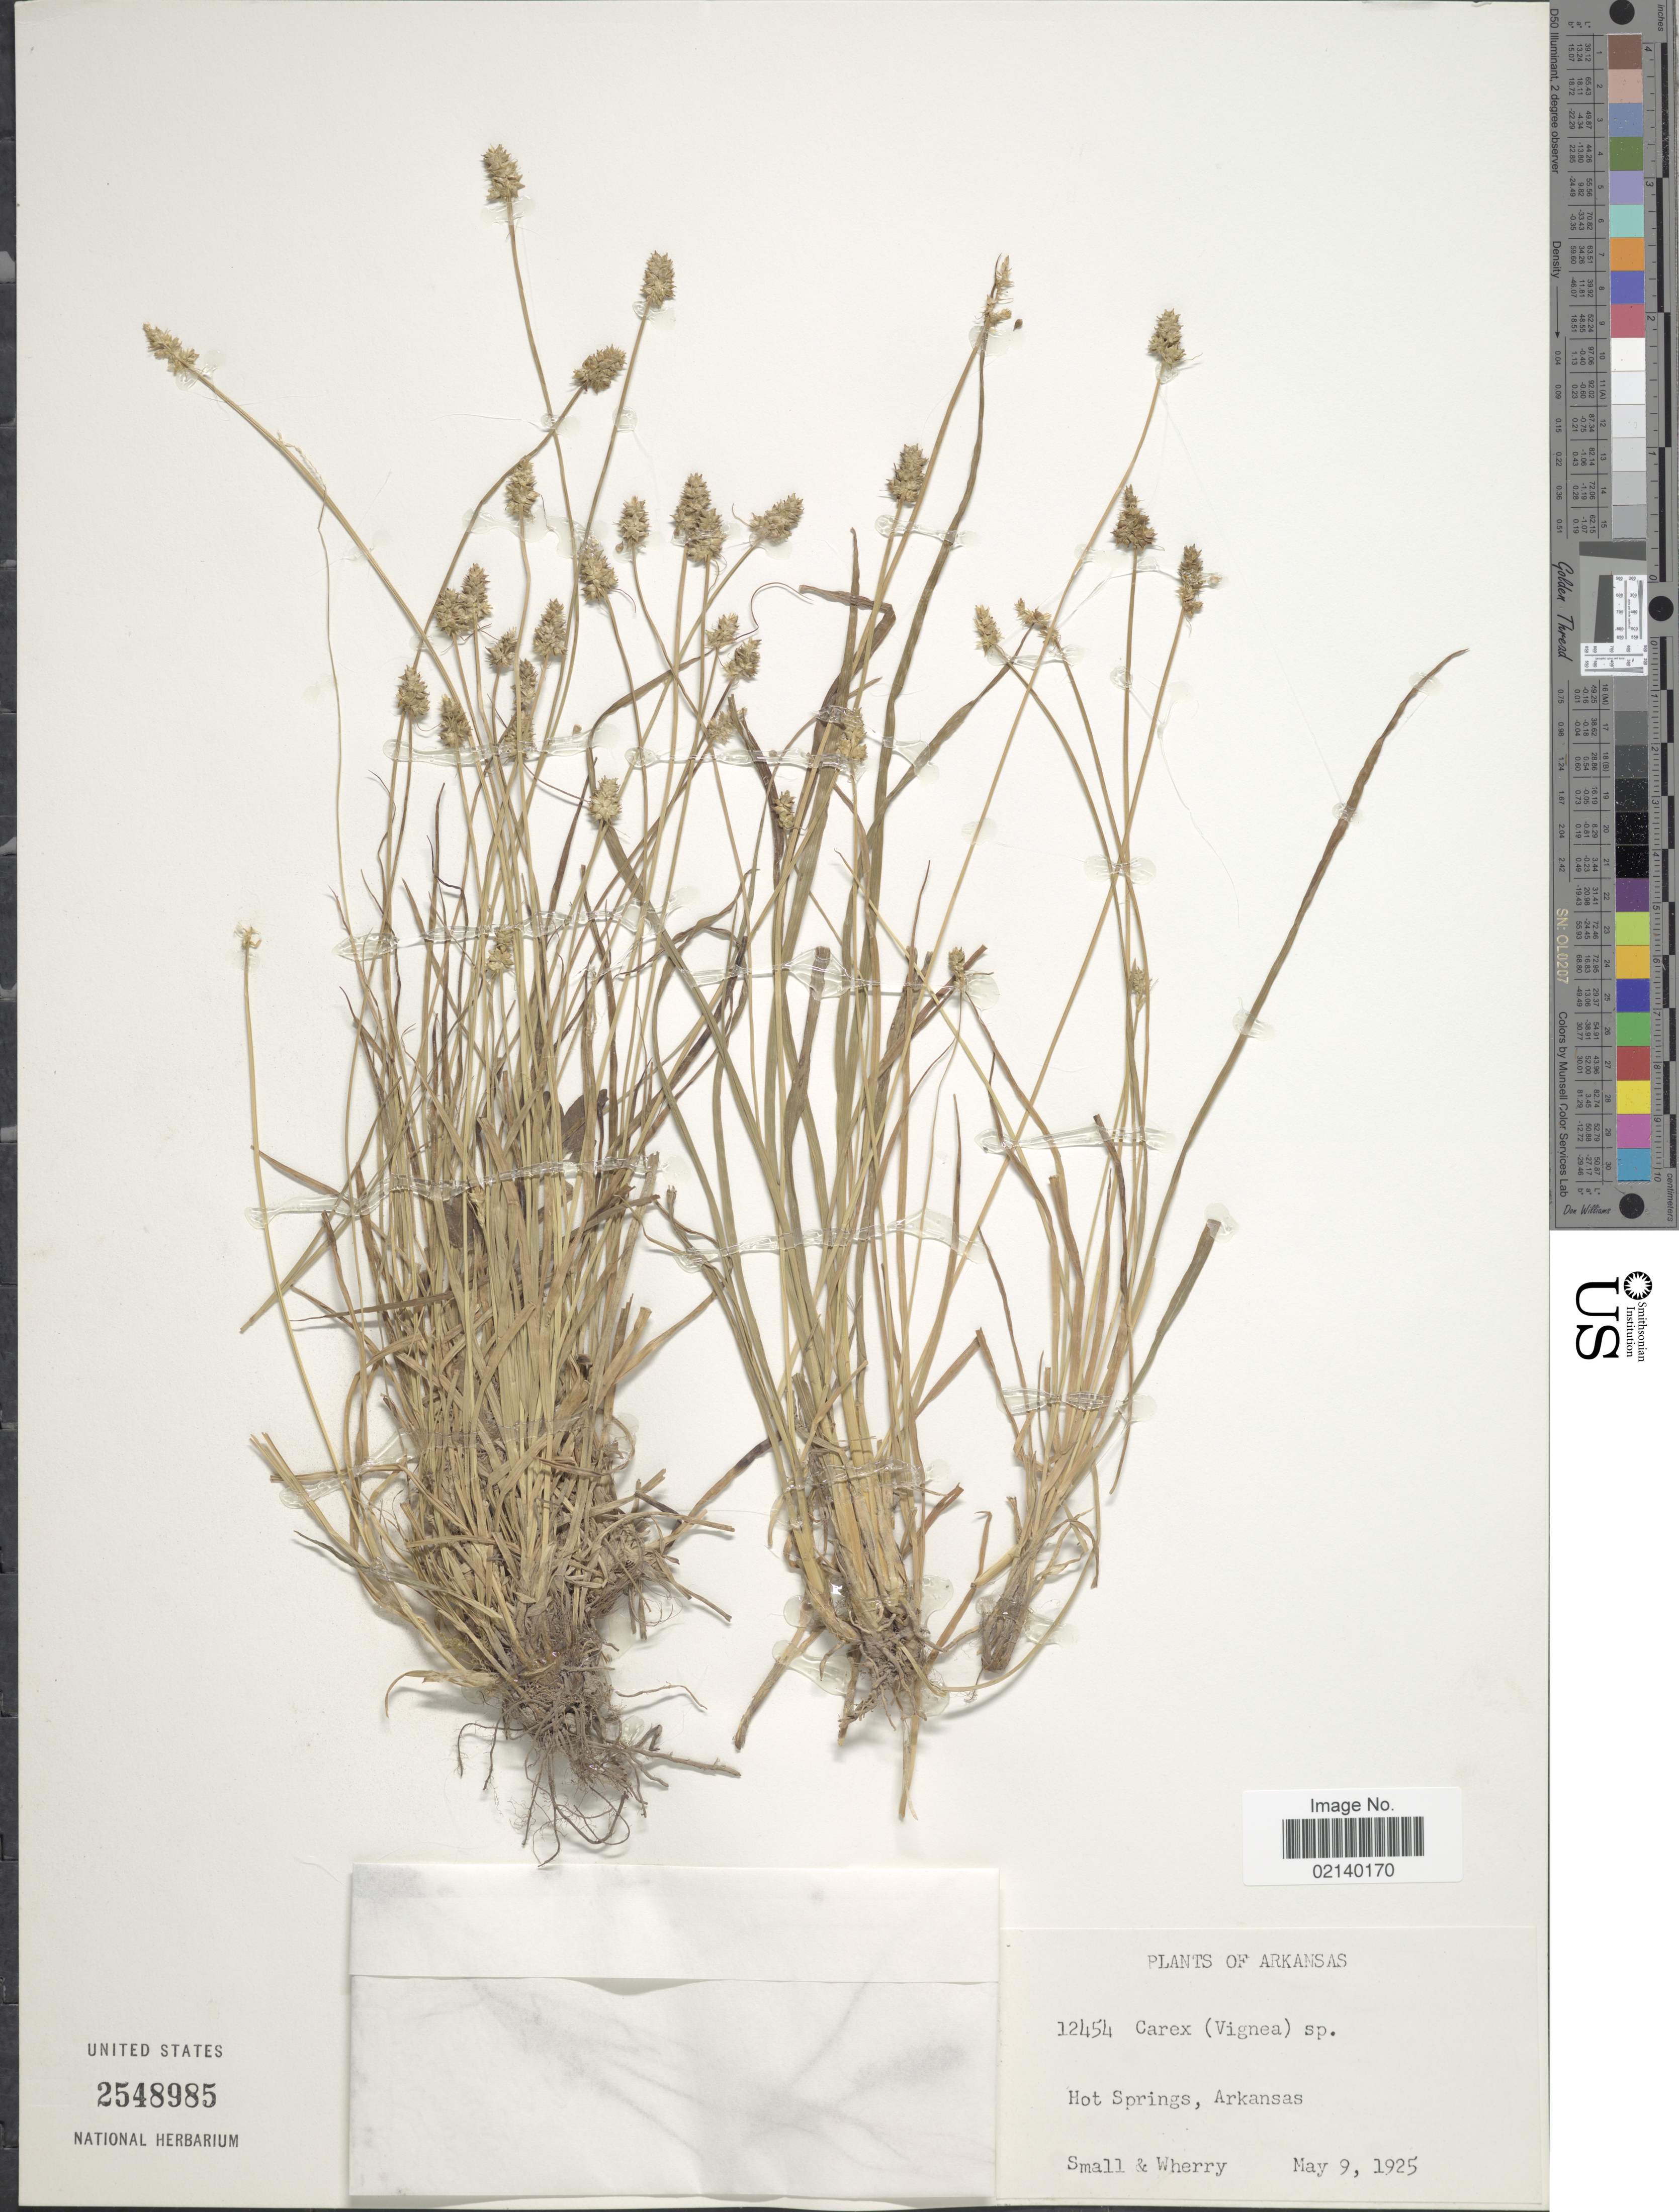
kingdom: Plantae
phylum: Tracheophyta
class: Liliopsida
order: Poales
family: Cyperaceae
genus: Carex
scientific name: Carex cephalophora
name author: Muhl. ex Willd.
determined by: Strong, Mark T., (BOT), Smithsonian Institution - National Museum of Natural History (UNITED STATES)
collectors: -- Small & -- Wherry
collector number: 12454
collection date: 1925-05-09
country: United States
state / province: Arkansas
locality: Hot Springs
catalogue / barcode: US 2548985